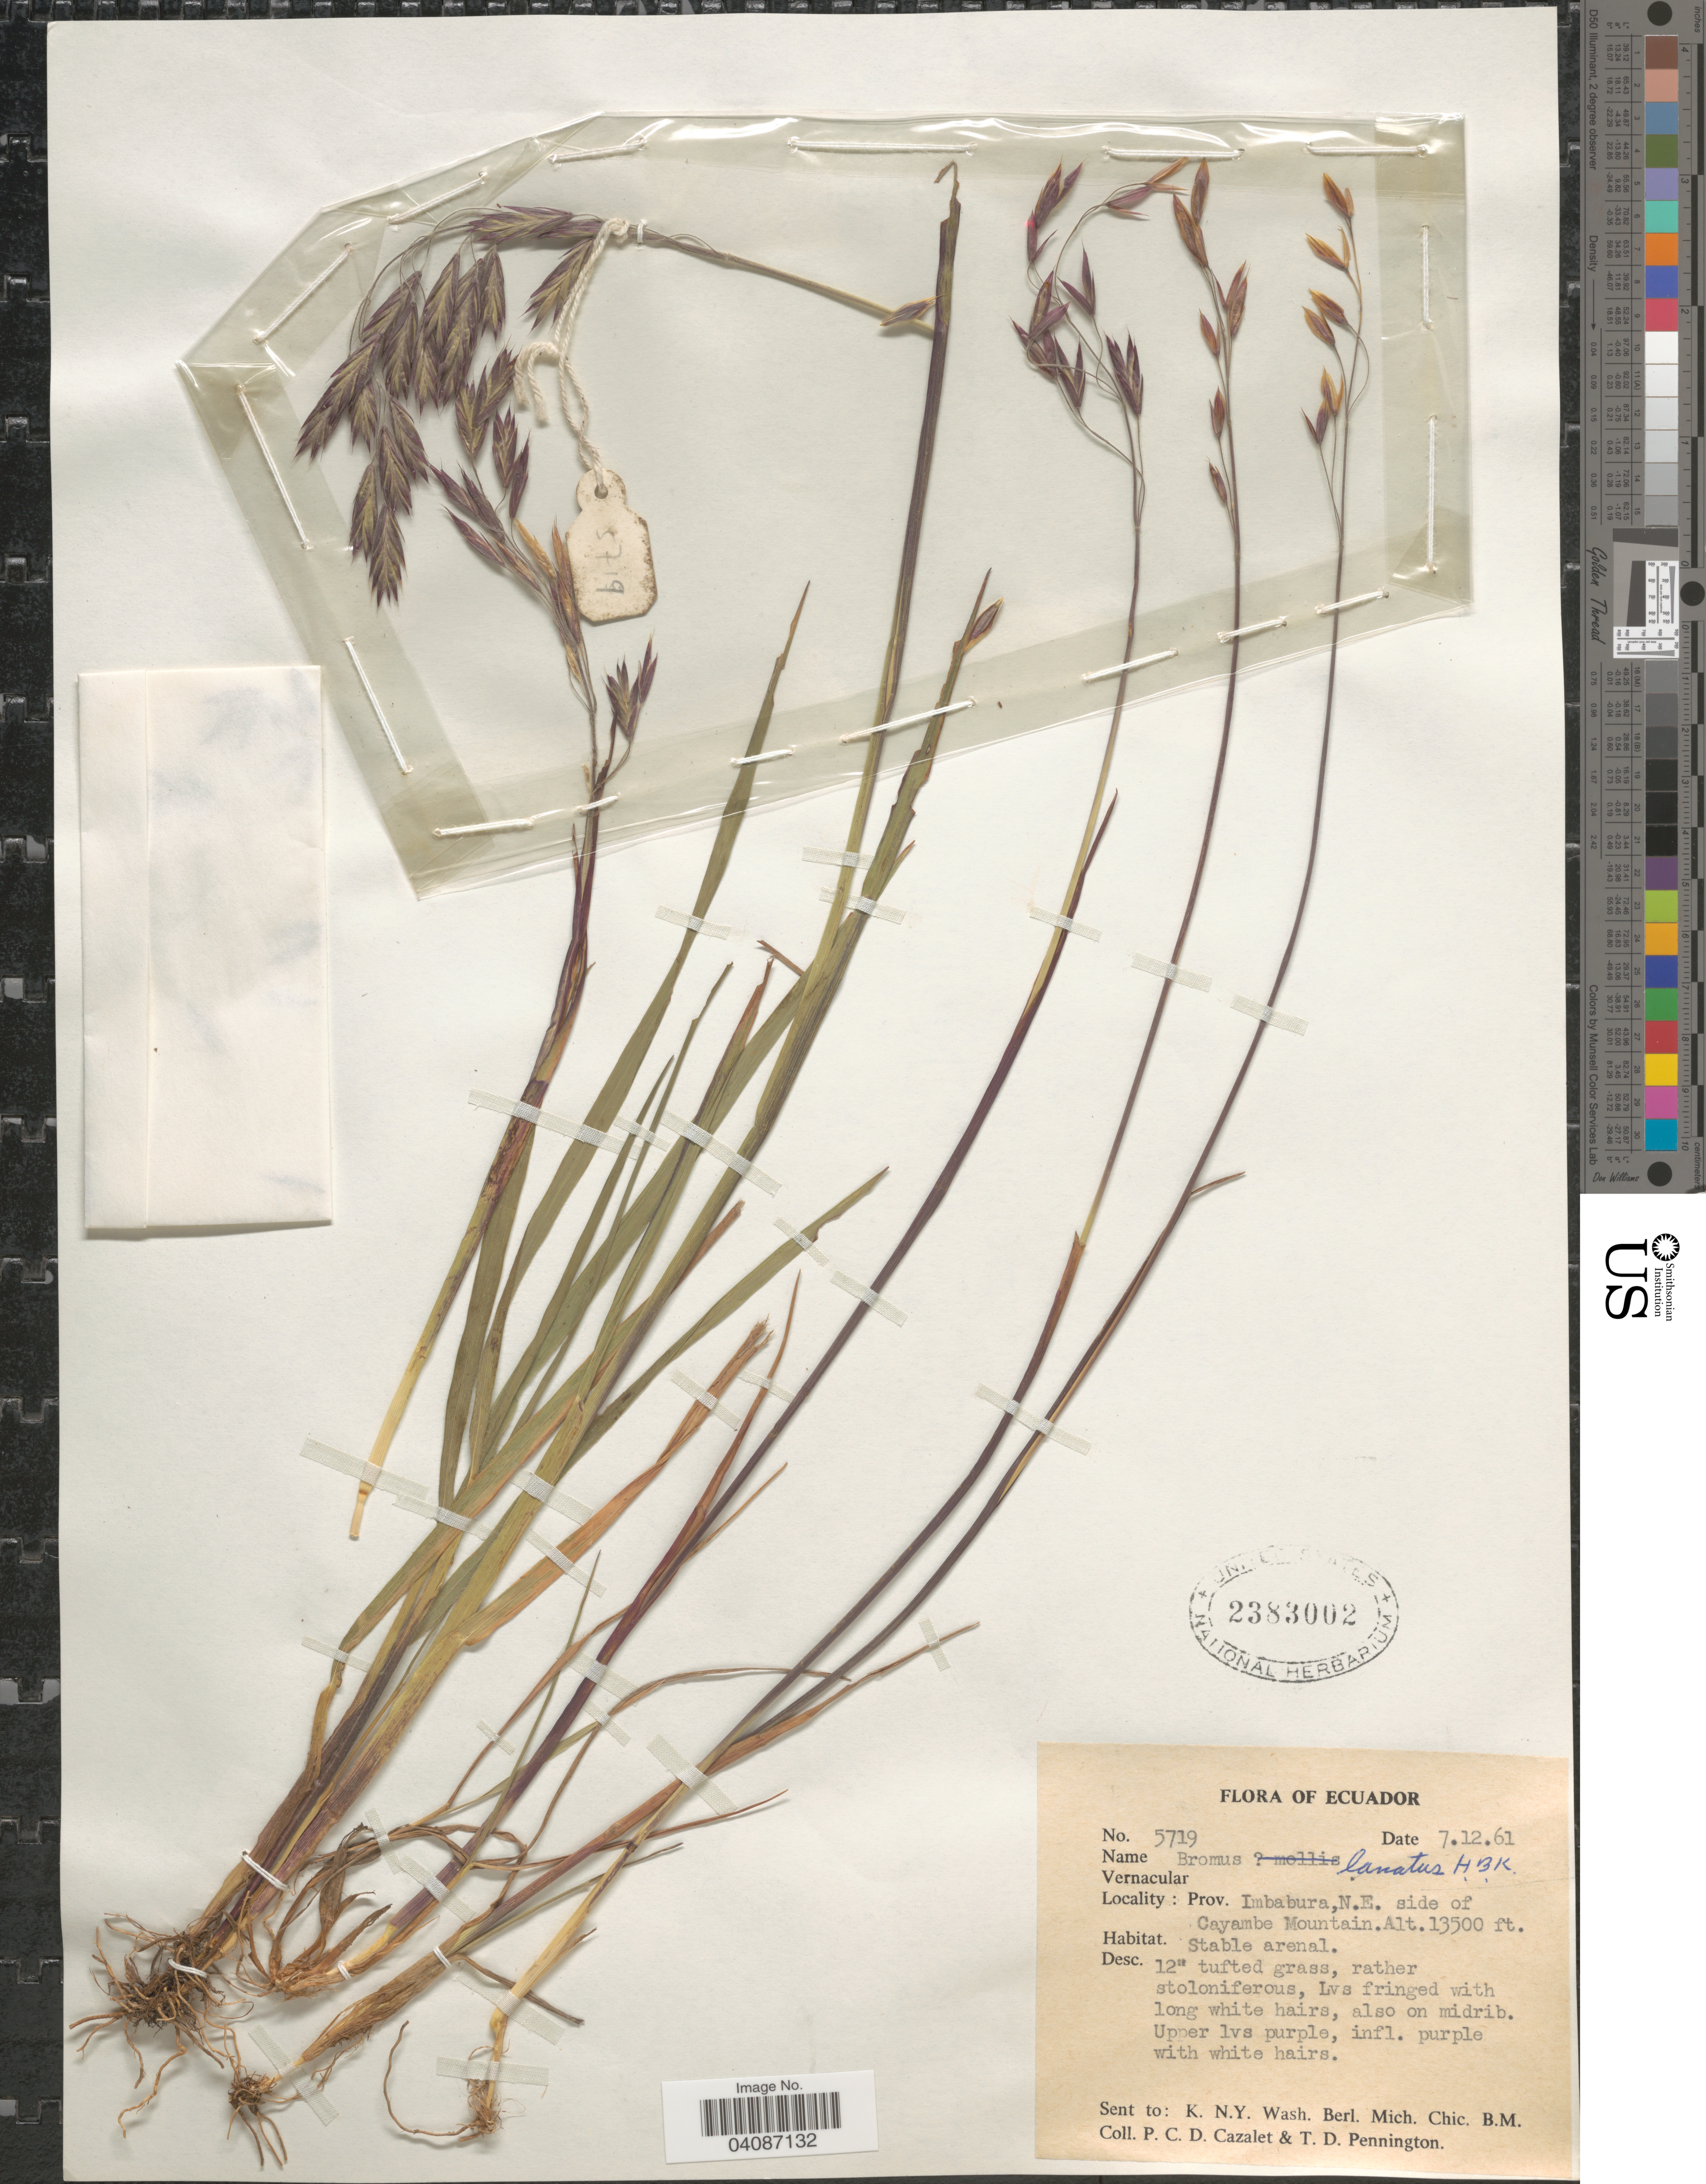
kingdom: Plantae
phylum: Tracheophyta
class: Liliopsida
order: Poales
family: Poaceae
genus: Bromus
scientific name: Bromus lanatus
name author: Kunth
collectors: P. C. D. Cazalet & T. D. Pennington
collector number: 5719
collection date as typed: Transcribed d/m/y: 7/12/61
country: Ecuador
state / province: Imbabura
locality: N.E. side of Cayambe Mountain.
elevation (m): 4115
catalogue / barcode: US 2383002